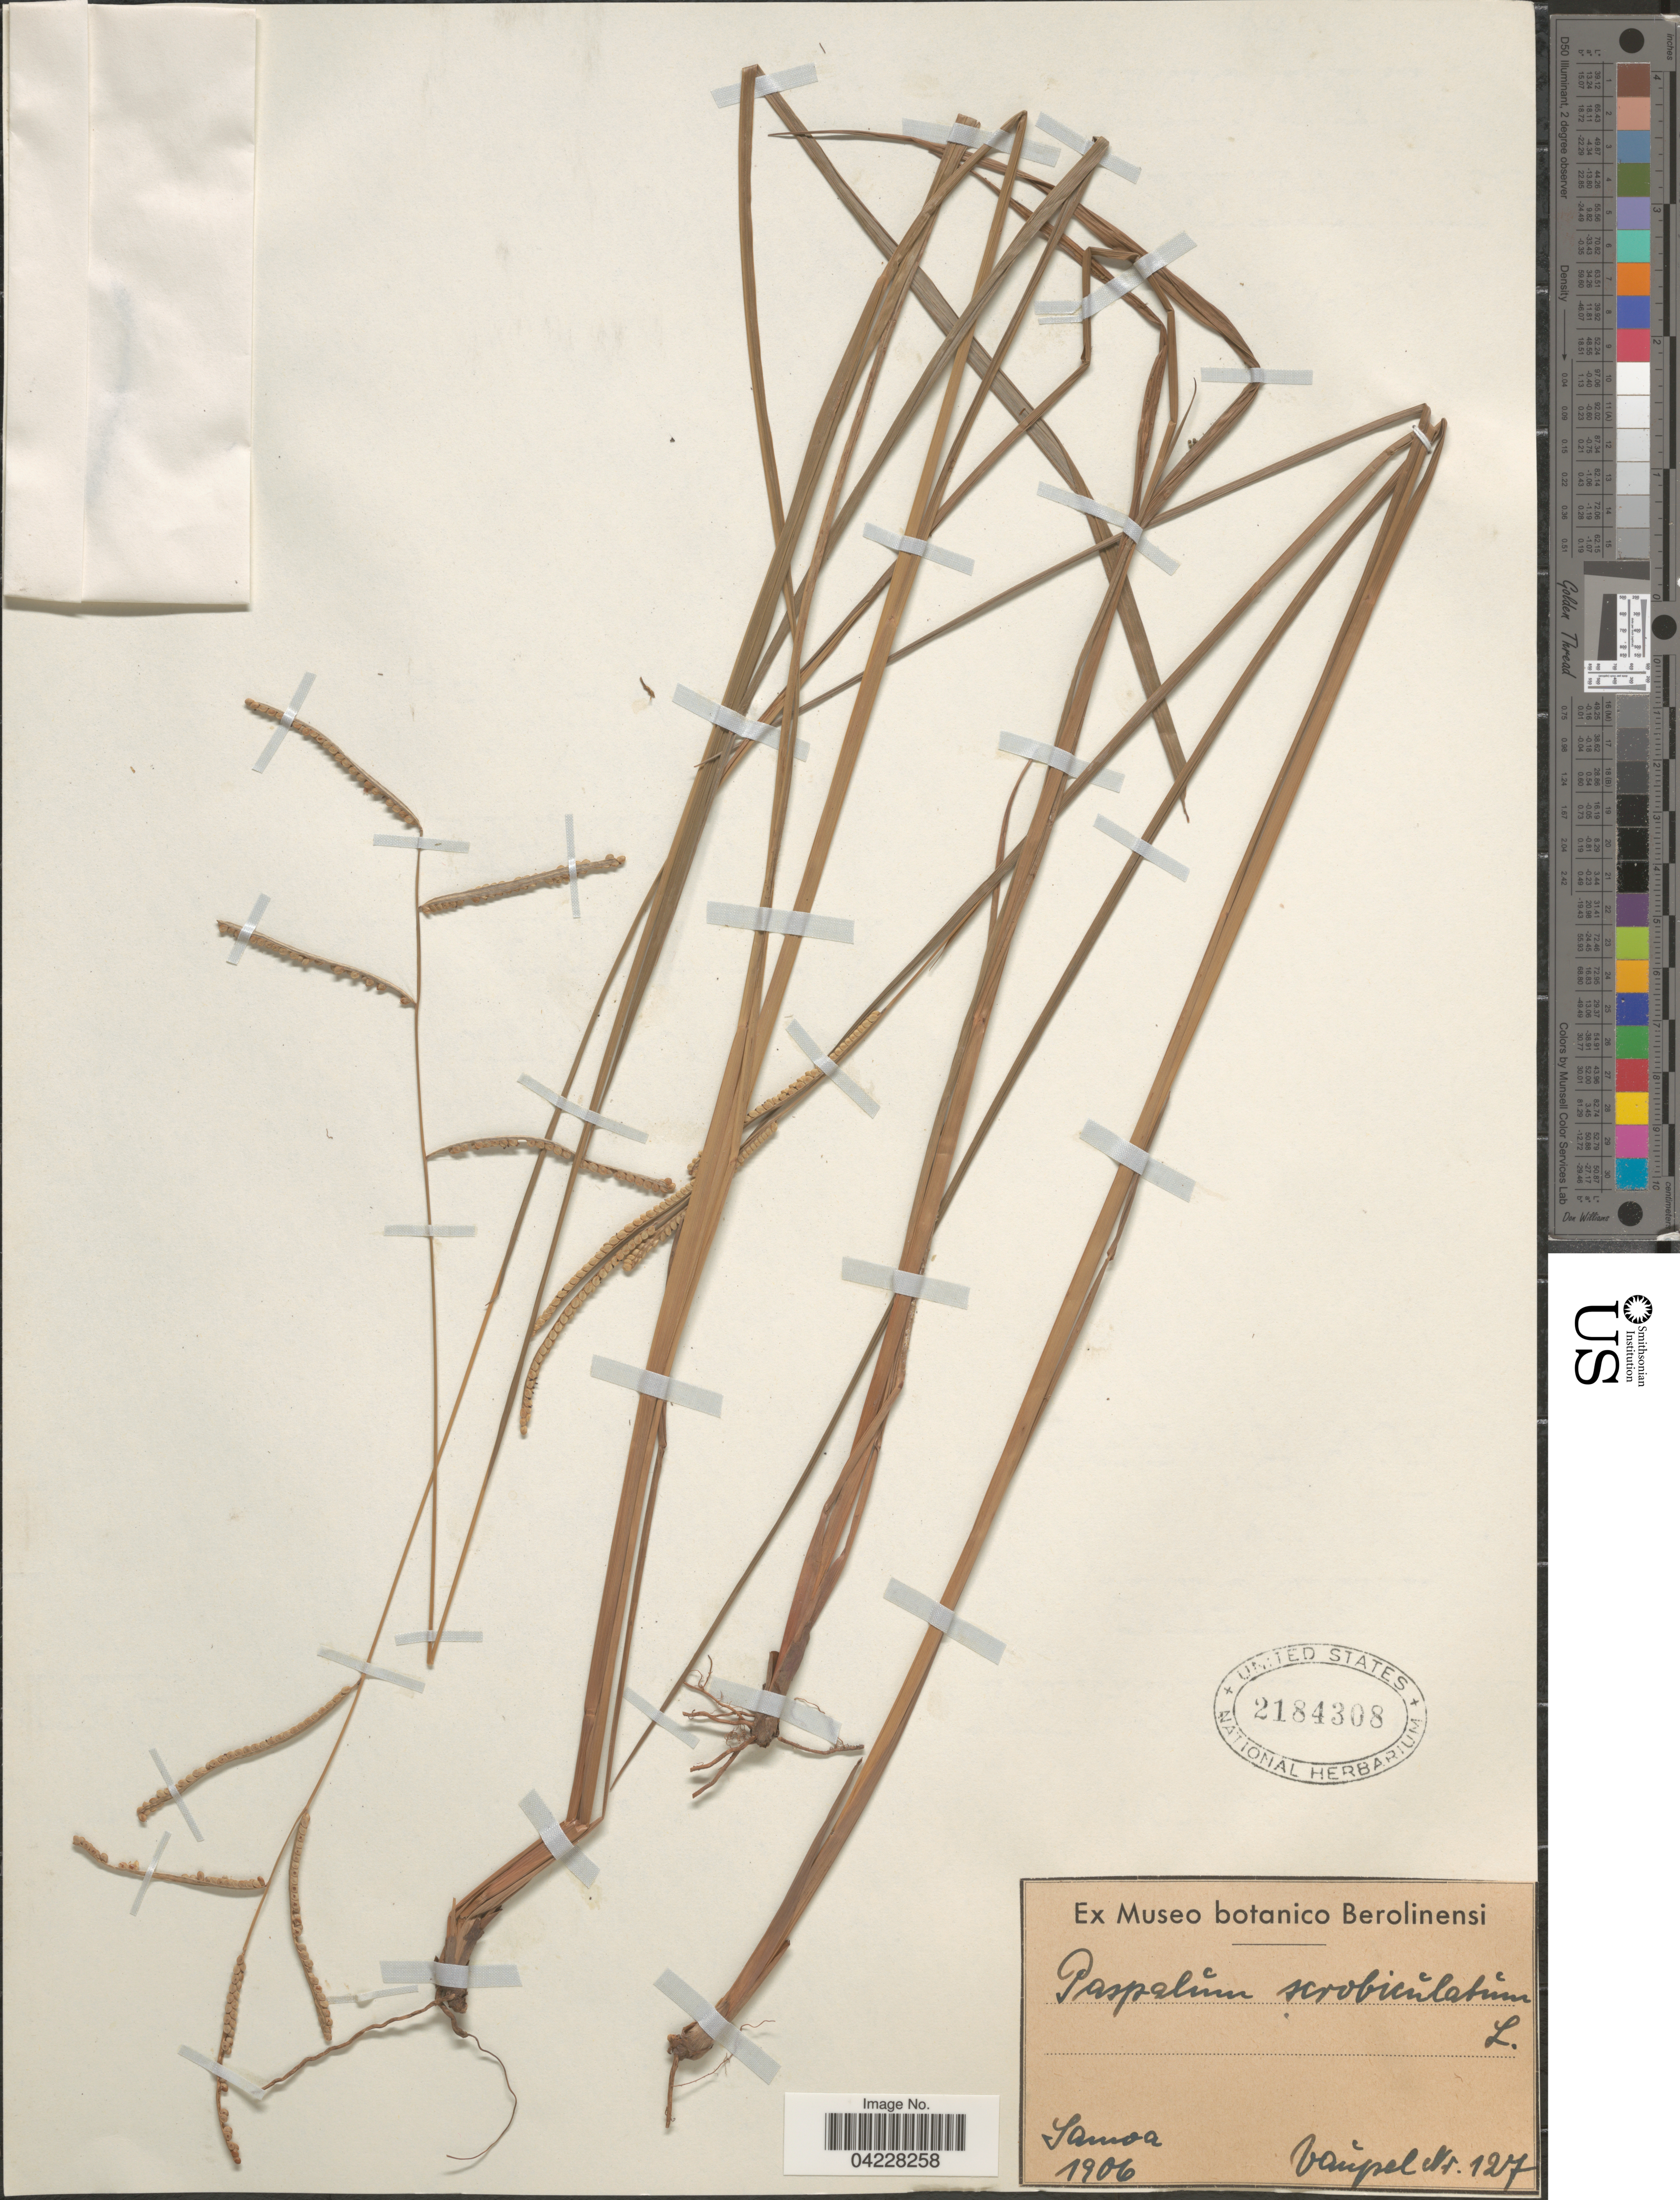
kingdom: Plantae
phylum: Tracheophyta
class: Liliopsida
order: Poales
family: Poaceae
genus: Paspalum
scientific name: Paspalum scrobiculatum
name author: L.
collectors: Vaupel, --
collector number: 127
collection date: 1906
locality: Samoa.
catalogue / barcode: US 2184308